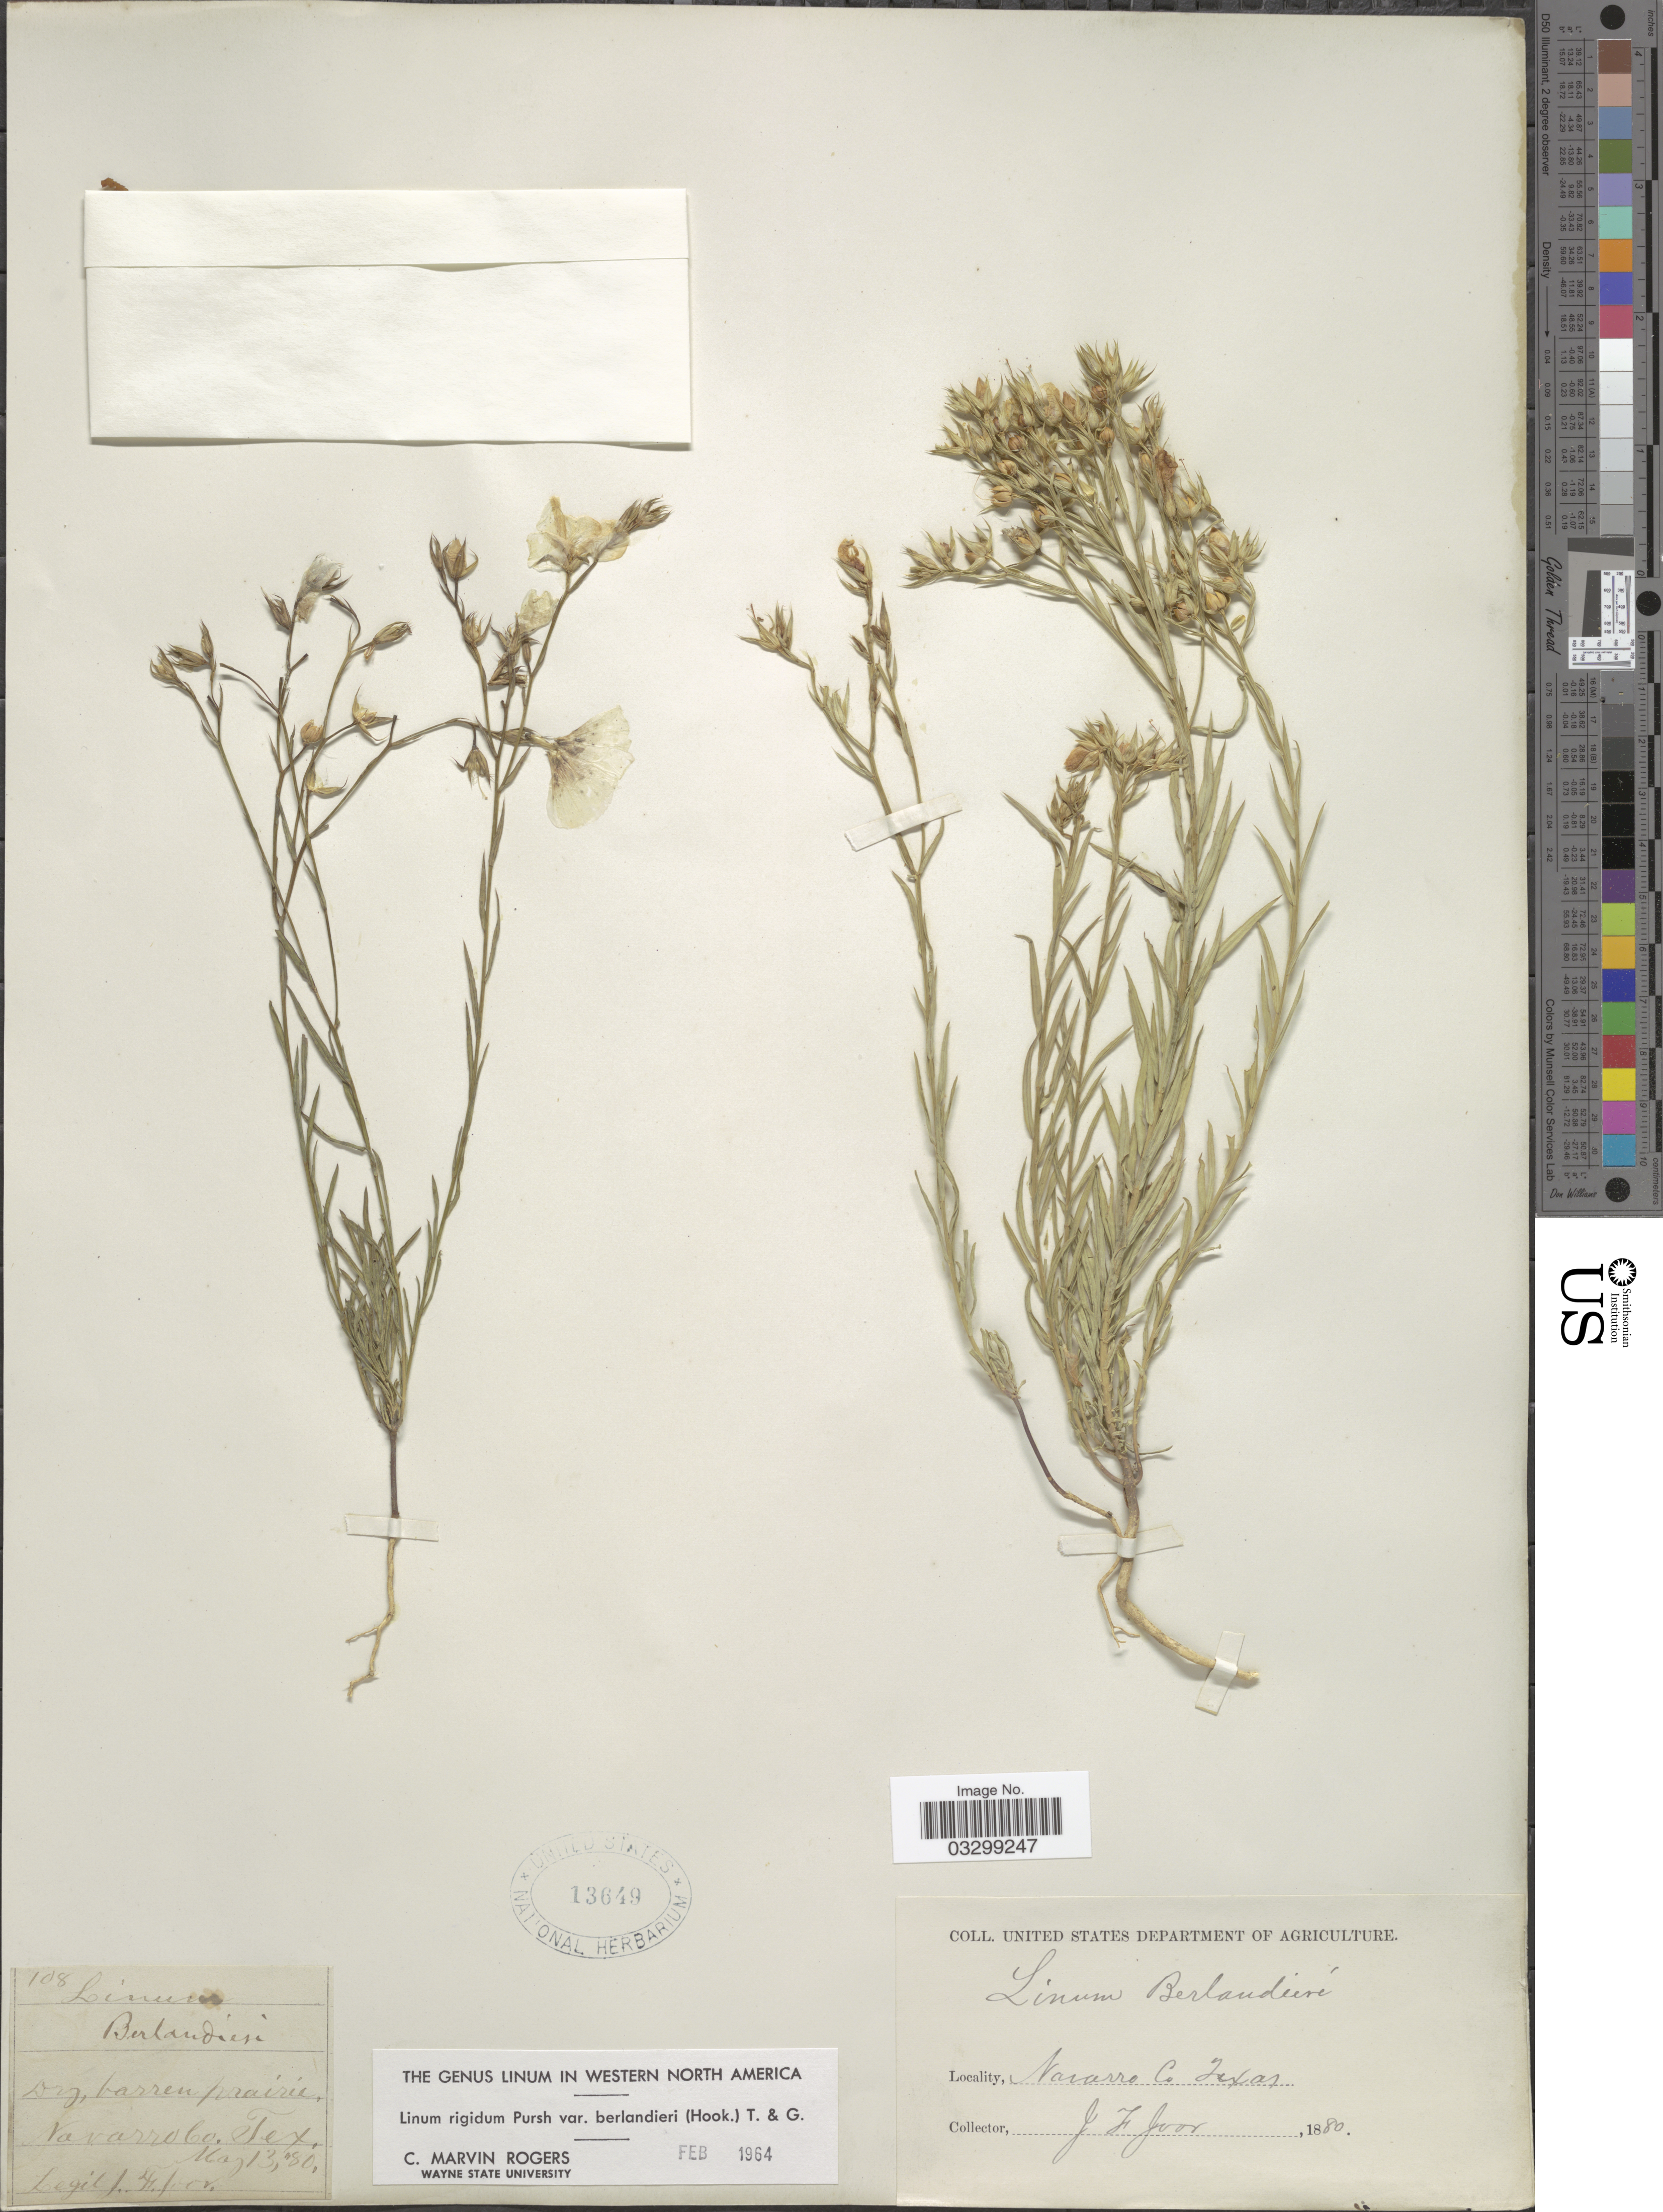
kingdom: Plantae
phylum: Tracheophyta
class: Magnoliopsida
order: Malpighiales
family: Linaceae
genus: Linum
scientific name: Linum rigidum var. berlandieri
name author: Pursh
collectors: J. F. Joor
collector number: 108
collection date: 1880-05-13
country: United States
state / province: Texas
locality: Navarro Co.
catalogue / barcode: US 13649